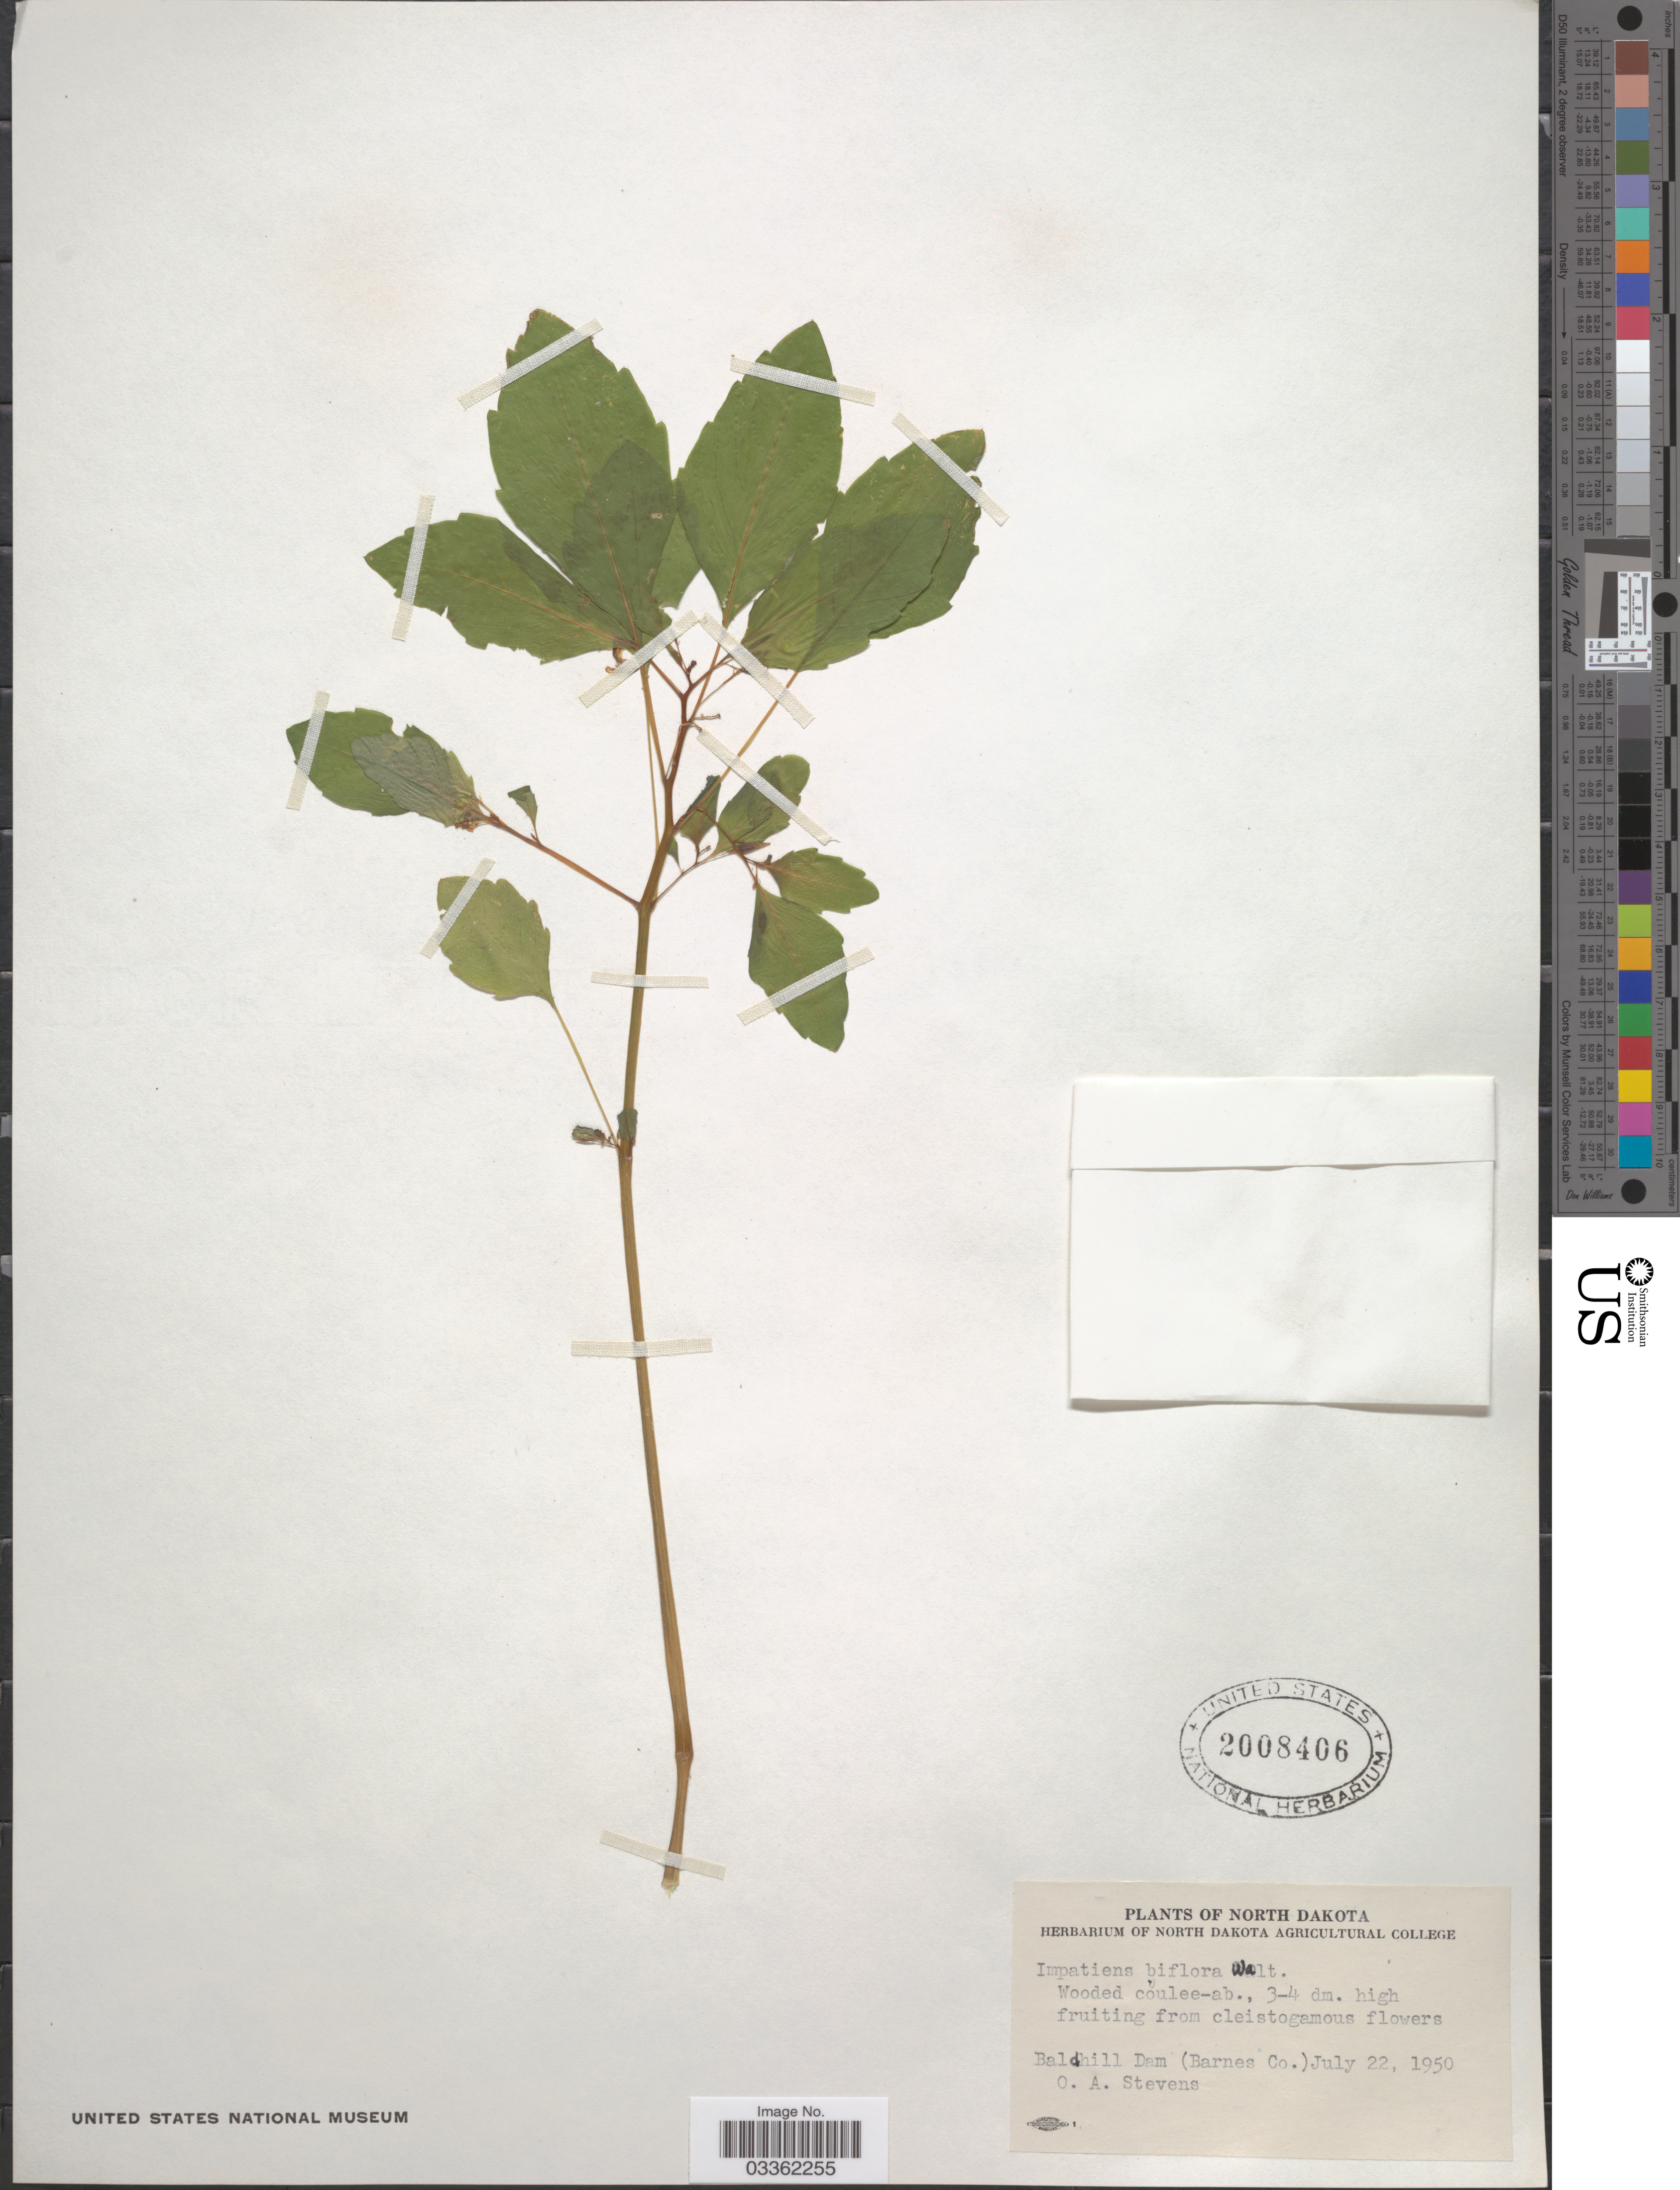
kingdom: Plantae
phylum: Tracheophyta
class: Magnoliopsida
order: Ericales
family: Balsaminaceae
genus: Impatiens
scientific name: Impatiens capensis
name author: Meerb.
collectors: O. A. Stevens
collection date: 1950-07-22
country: United States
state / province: North Dakota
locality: Baldhill Dam (Barnes Co.)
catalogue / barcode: US 2008406